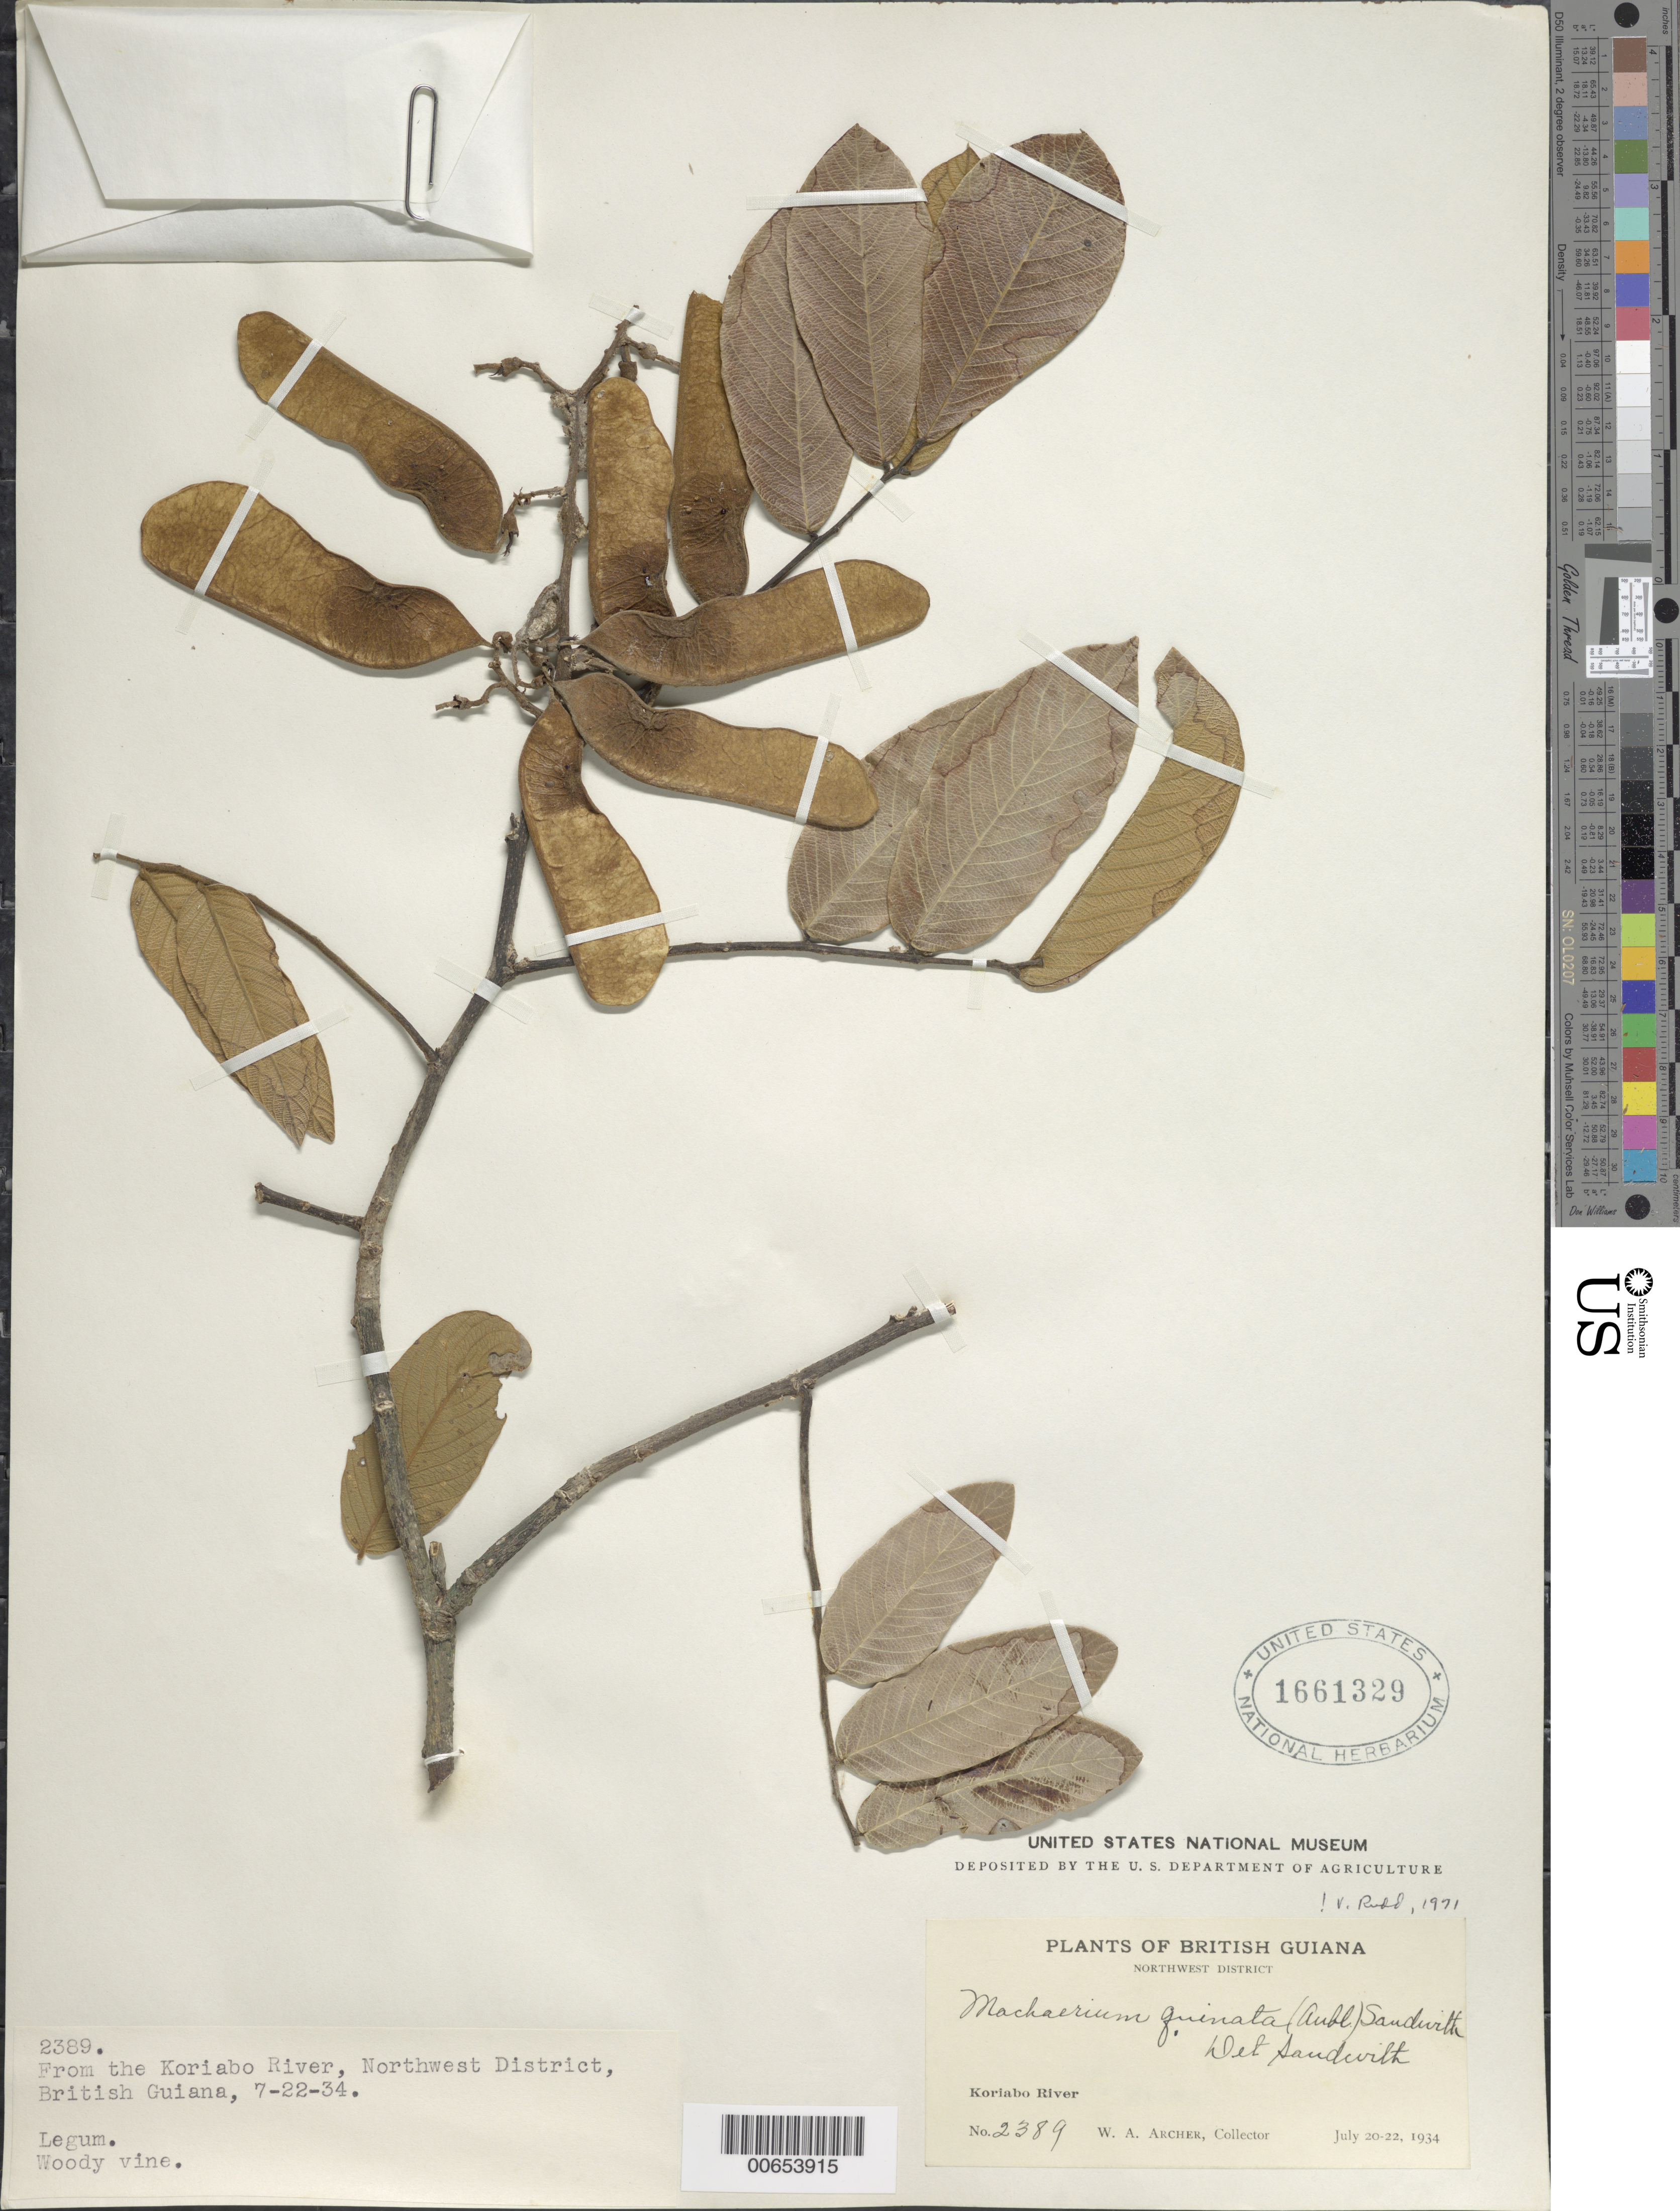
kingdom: Plantae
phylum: Tracheophyta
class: Magnoliopsida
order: Fabales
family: Fabaceae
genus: Machaerium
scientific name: Machaerium quinatum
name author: (Aubl.) Sandwith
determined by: Rudd, V. E.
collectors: W. A. Archer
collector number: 2389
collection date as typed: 20-Jul-34 to 22-Jul-34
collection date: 1934-07-20/1934-07-22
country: Guyana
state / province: Barima-Waini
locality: Koriabo River, NW Dist.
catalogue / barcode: US 1661329